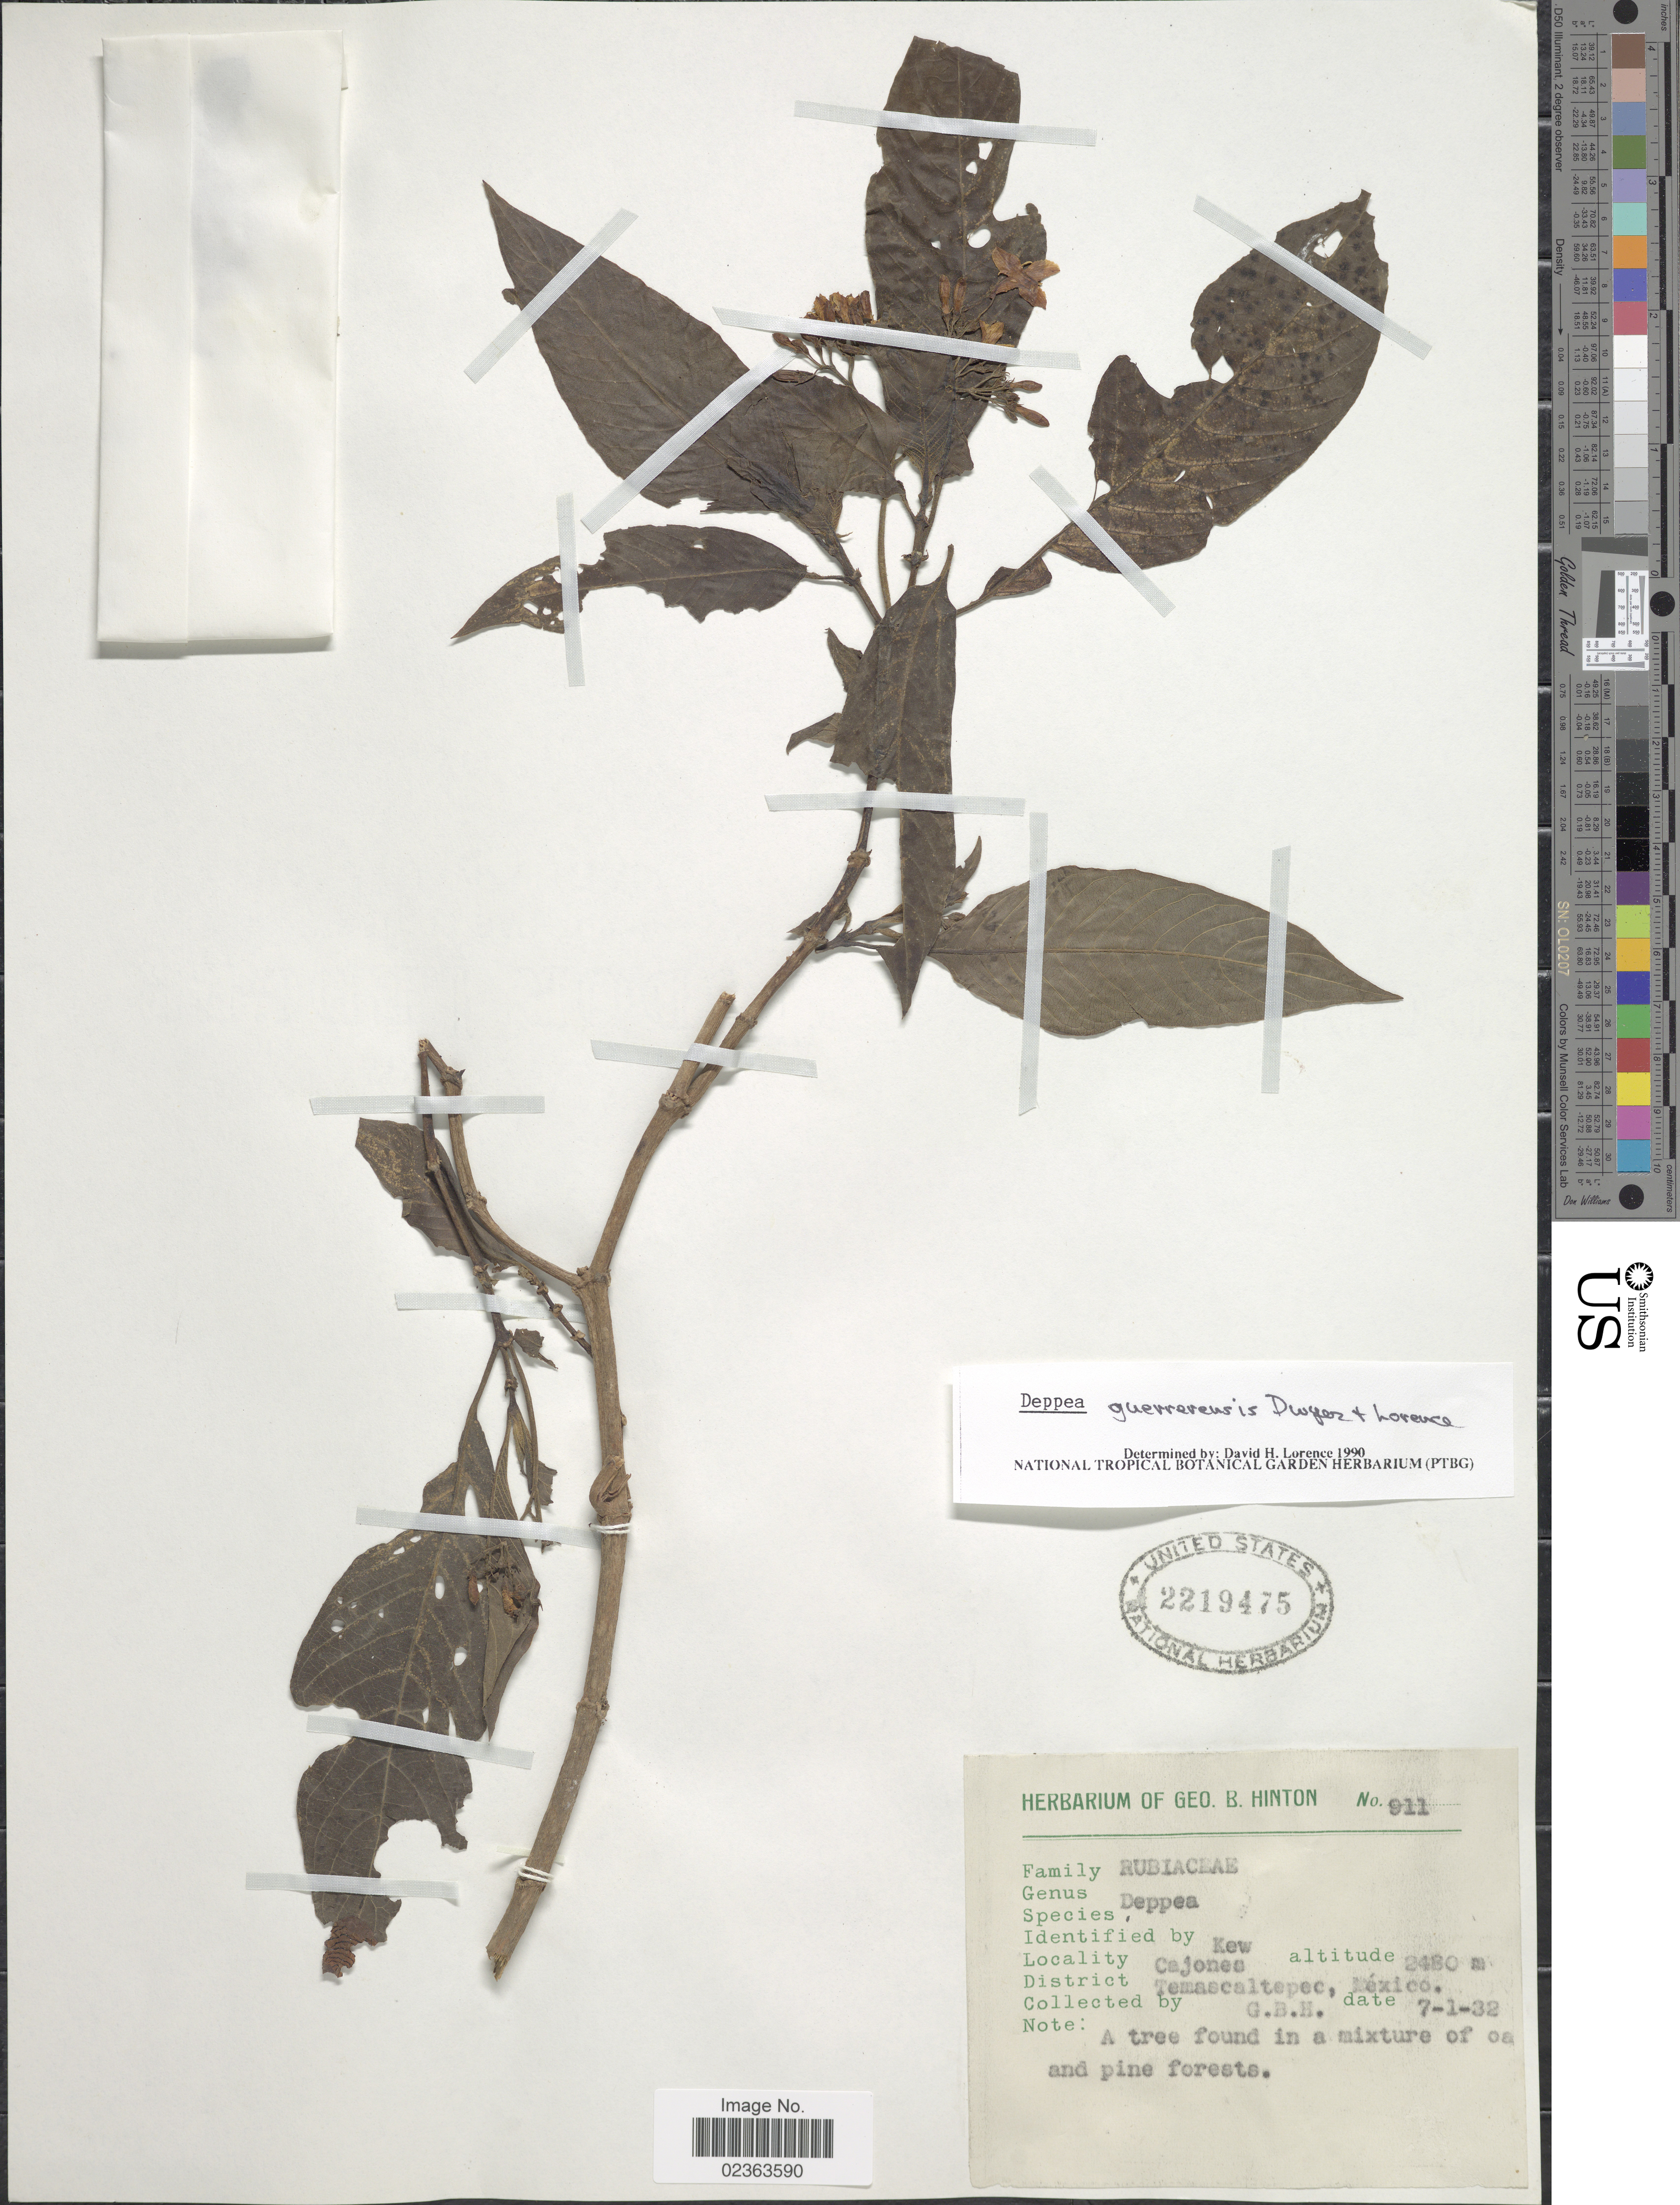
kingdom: Plantae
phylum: Tracheophyta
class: Magnoliopsida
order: Gentianales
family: Rubiaceae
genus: Deppea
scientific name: Deppea guerrerensis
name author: Dwyer & Lorence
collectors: G. B. Hinton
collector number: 911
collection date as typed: Transcribed d/m/y: 1/7/32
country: Mexico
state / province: México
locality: Cojones, District Temascaltepec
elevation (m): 2480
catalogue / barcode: US 2219475